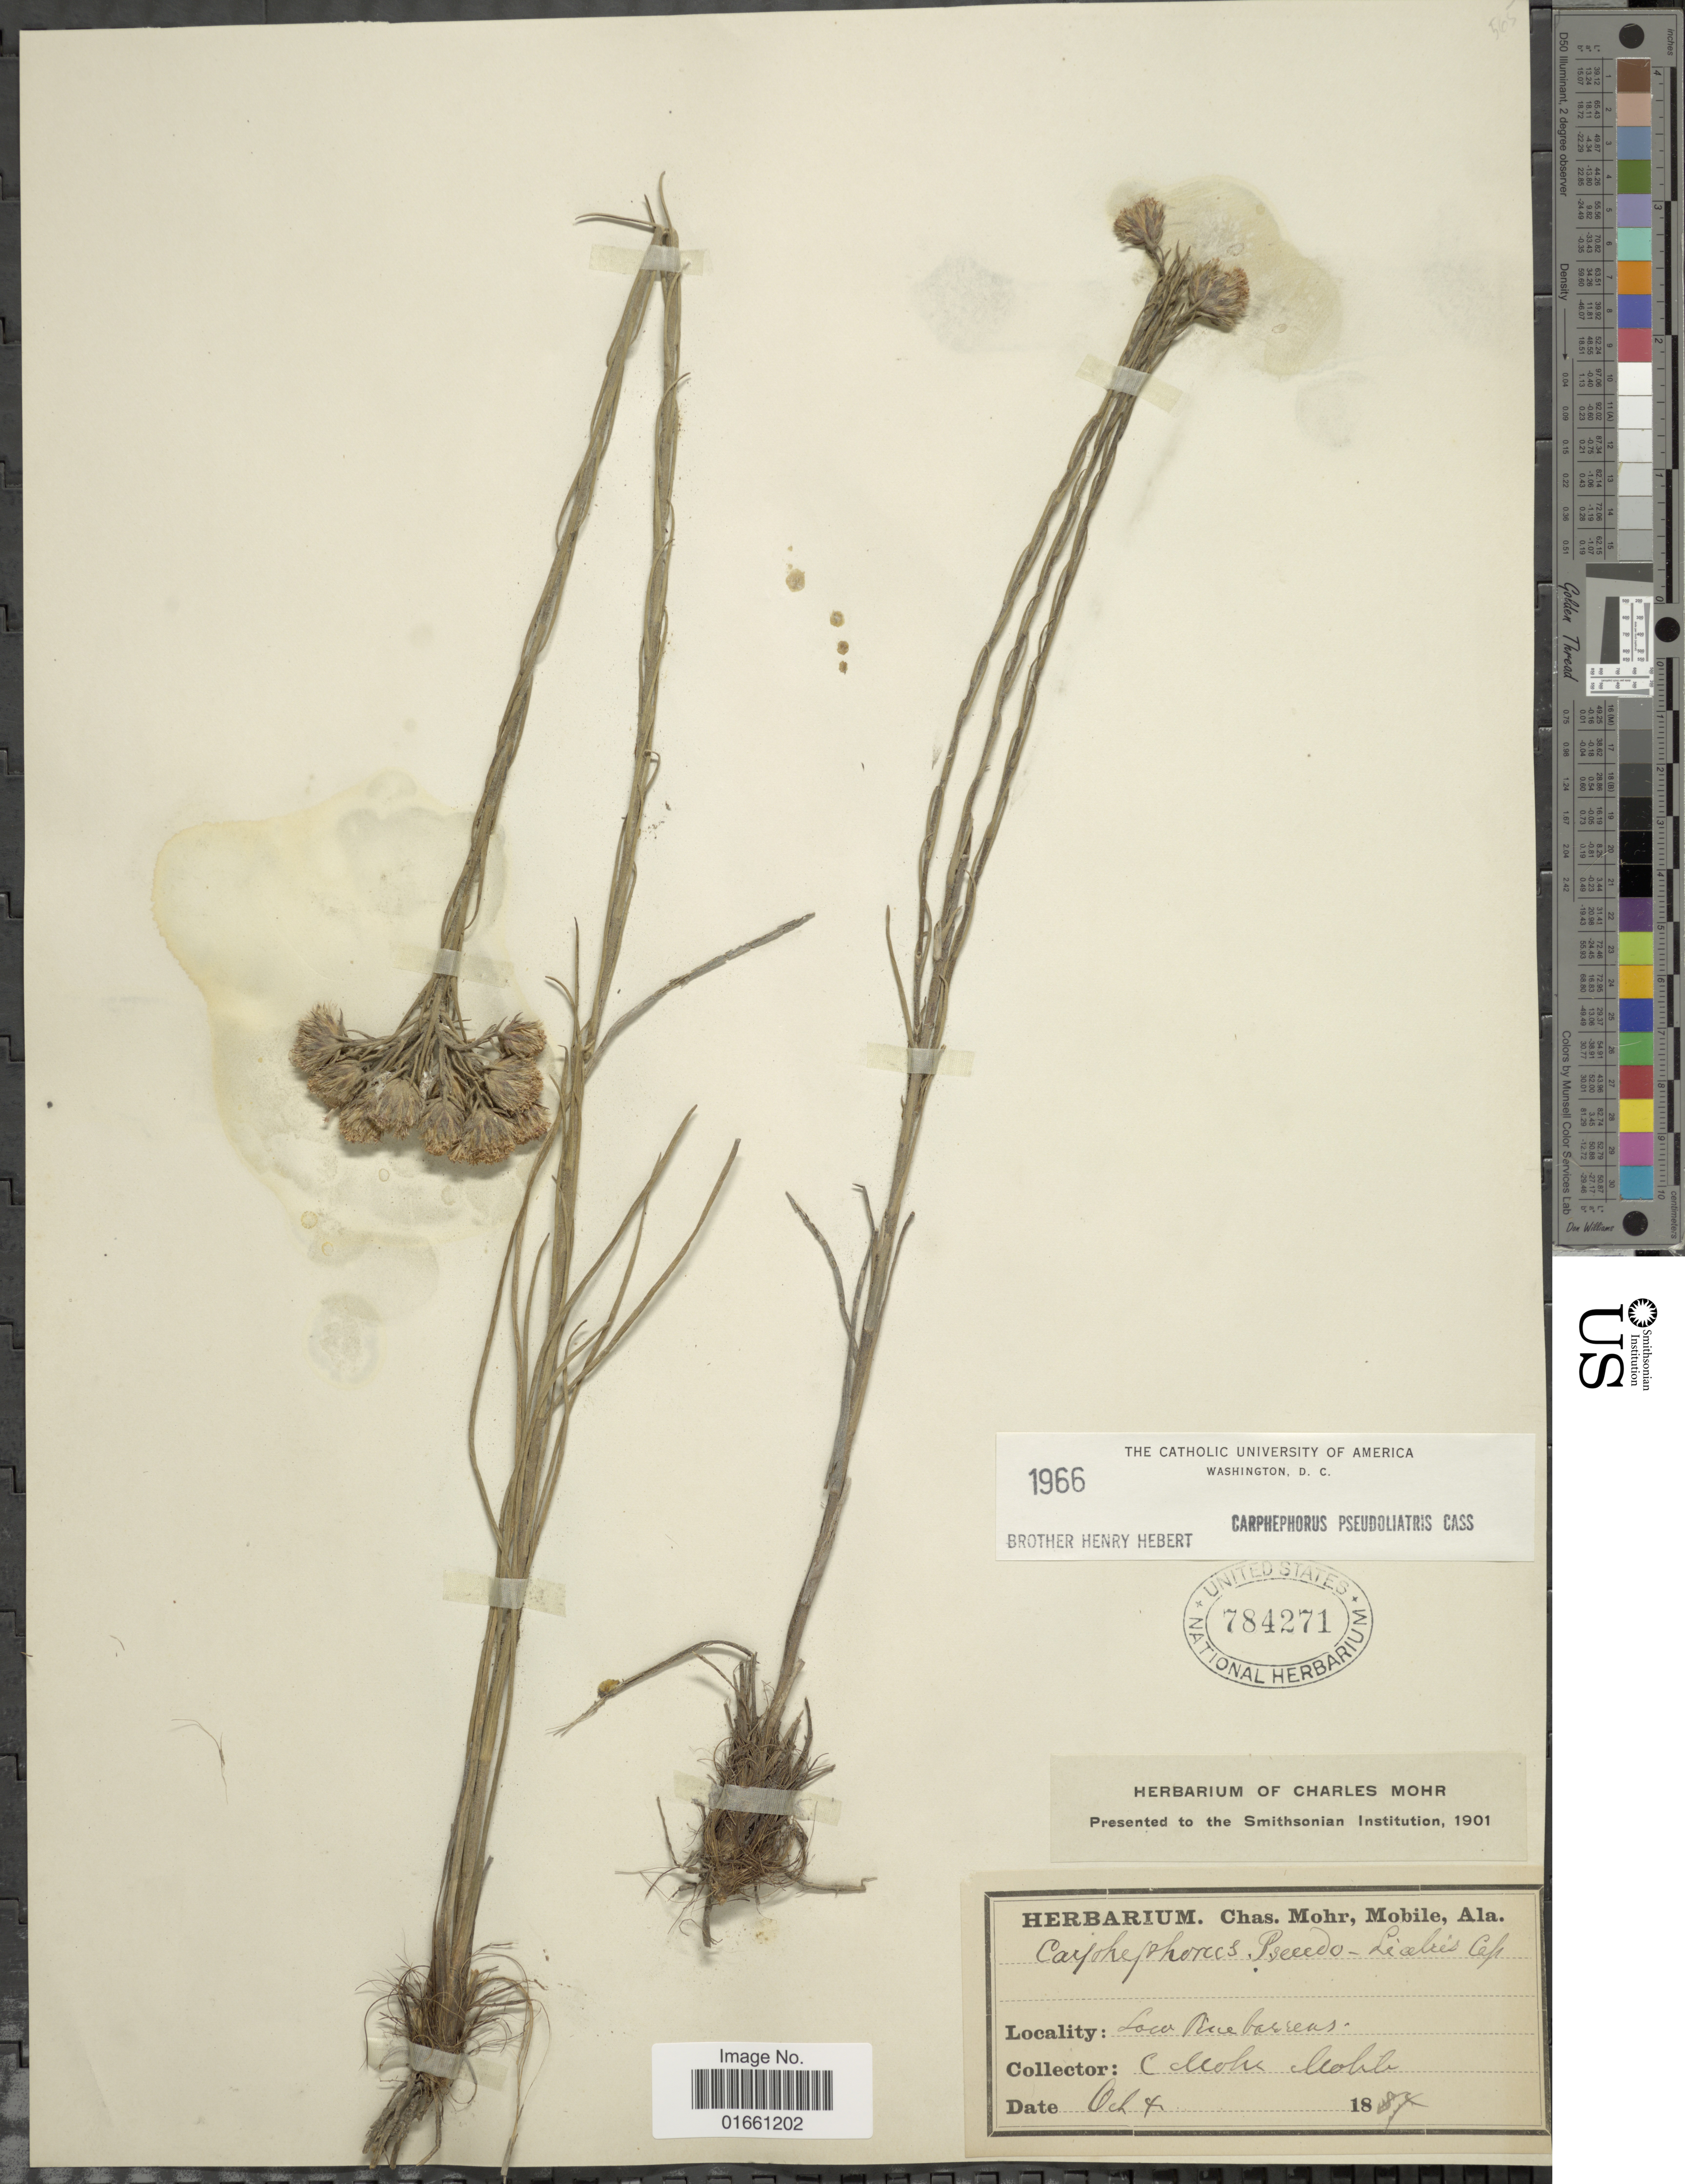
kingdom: Plantae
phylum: Tracheophyta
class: Magnoliopsida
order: Asterales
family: Asteraceae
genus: Carphephorus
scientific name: Carphephorus pseudoliatris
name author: Cass.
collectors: C. T. Mohr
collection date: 1884-10-04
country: United States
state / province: Alabama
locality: Low Pines barrens, Mobile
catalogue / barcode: US 784171